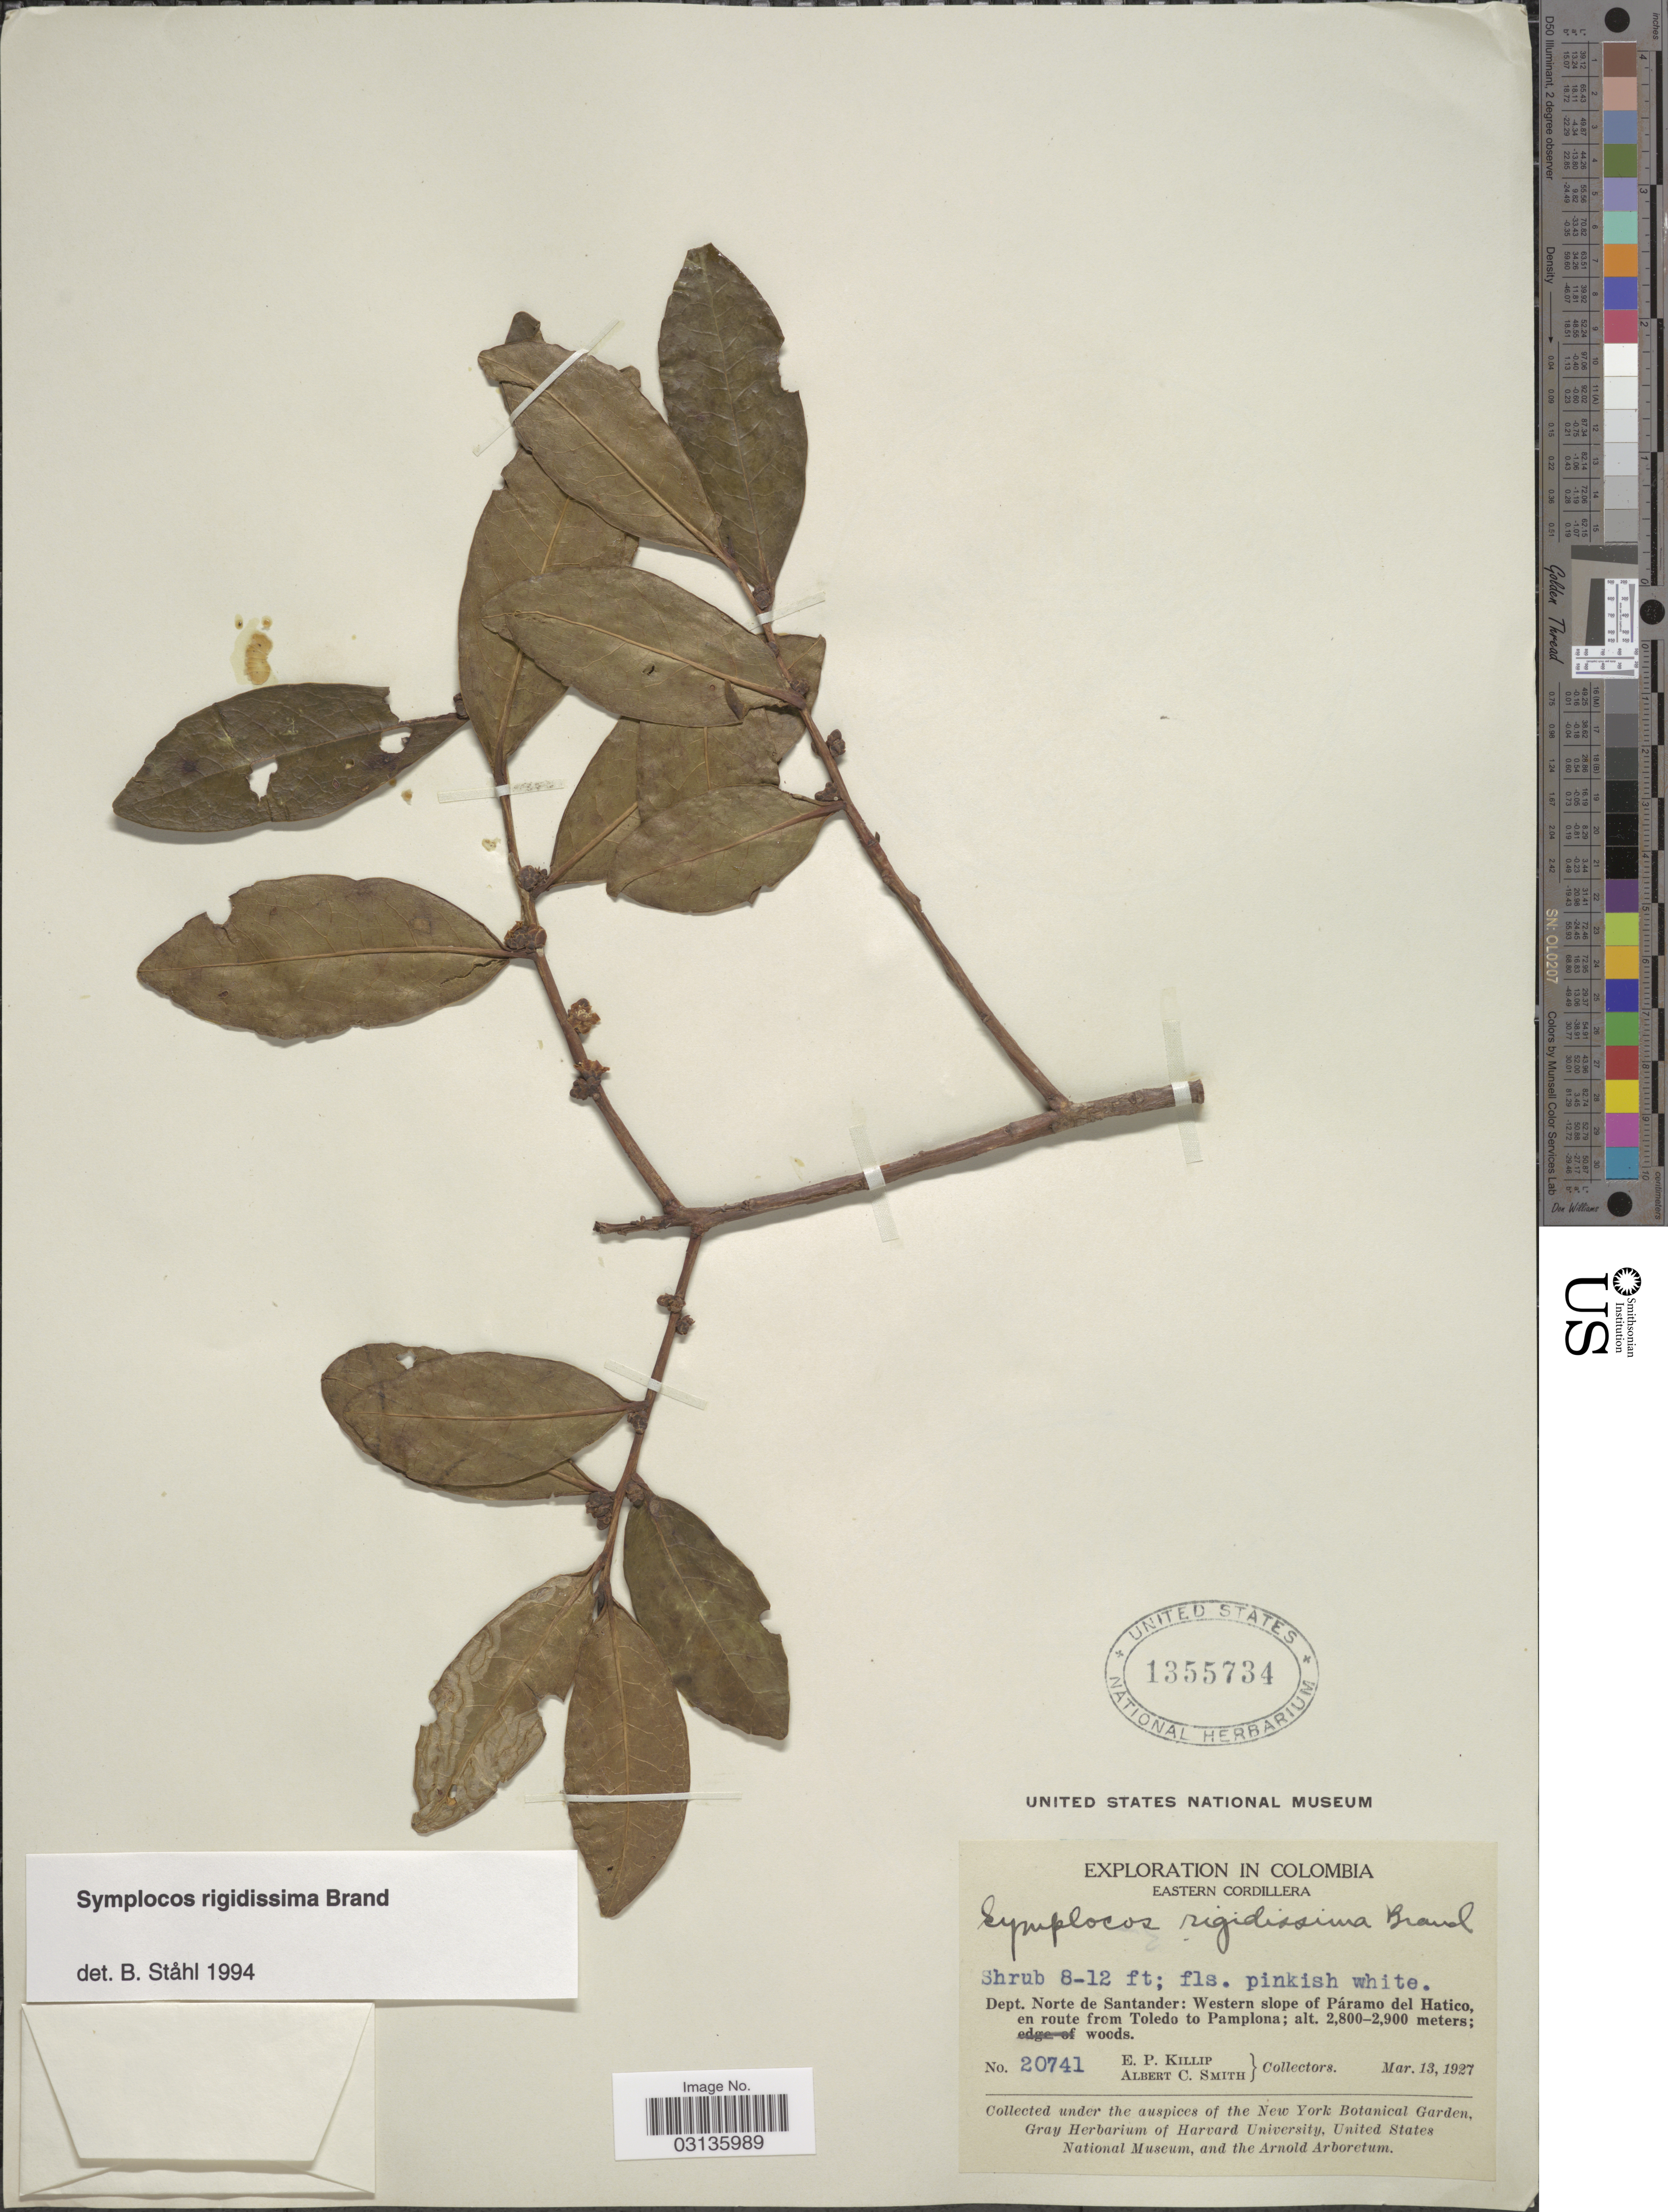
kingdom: Plantae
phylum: Tracheophyta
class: Magnoliopsida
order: Ericales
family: Symplocaceae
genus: Symplocos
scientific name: Symplocos rigidissima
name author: Brand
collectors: E. P. Killip & A. C. Smith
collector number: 20741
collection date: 1927-03-13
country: Colombia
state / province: Norte de Santander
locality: Eastern Cordillera. Dept. Norte de Santander: Western slope of Páramo del Hatico, en route from Toledo to Pamplona.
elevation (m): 2800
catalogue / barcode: US 1355734